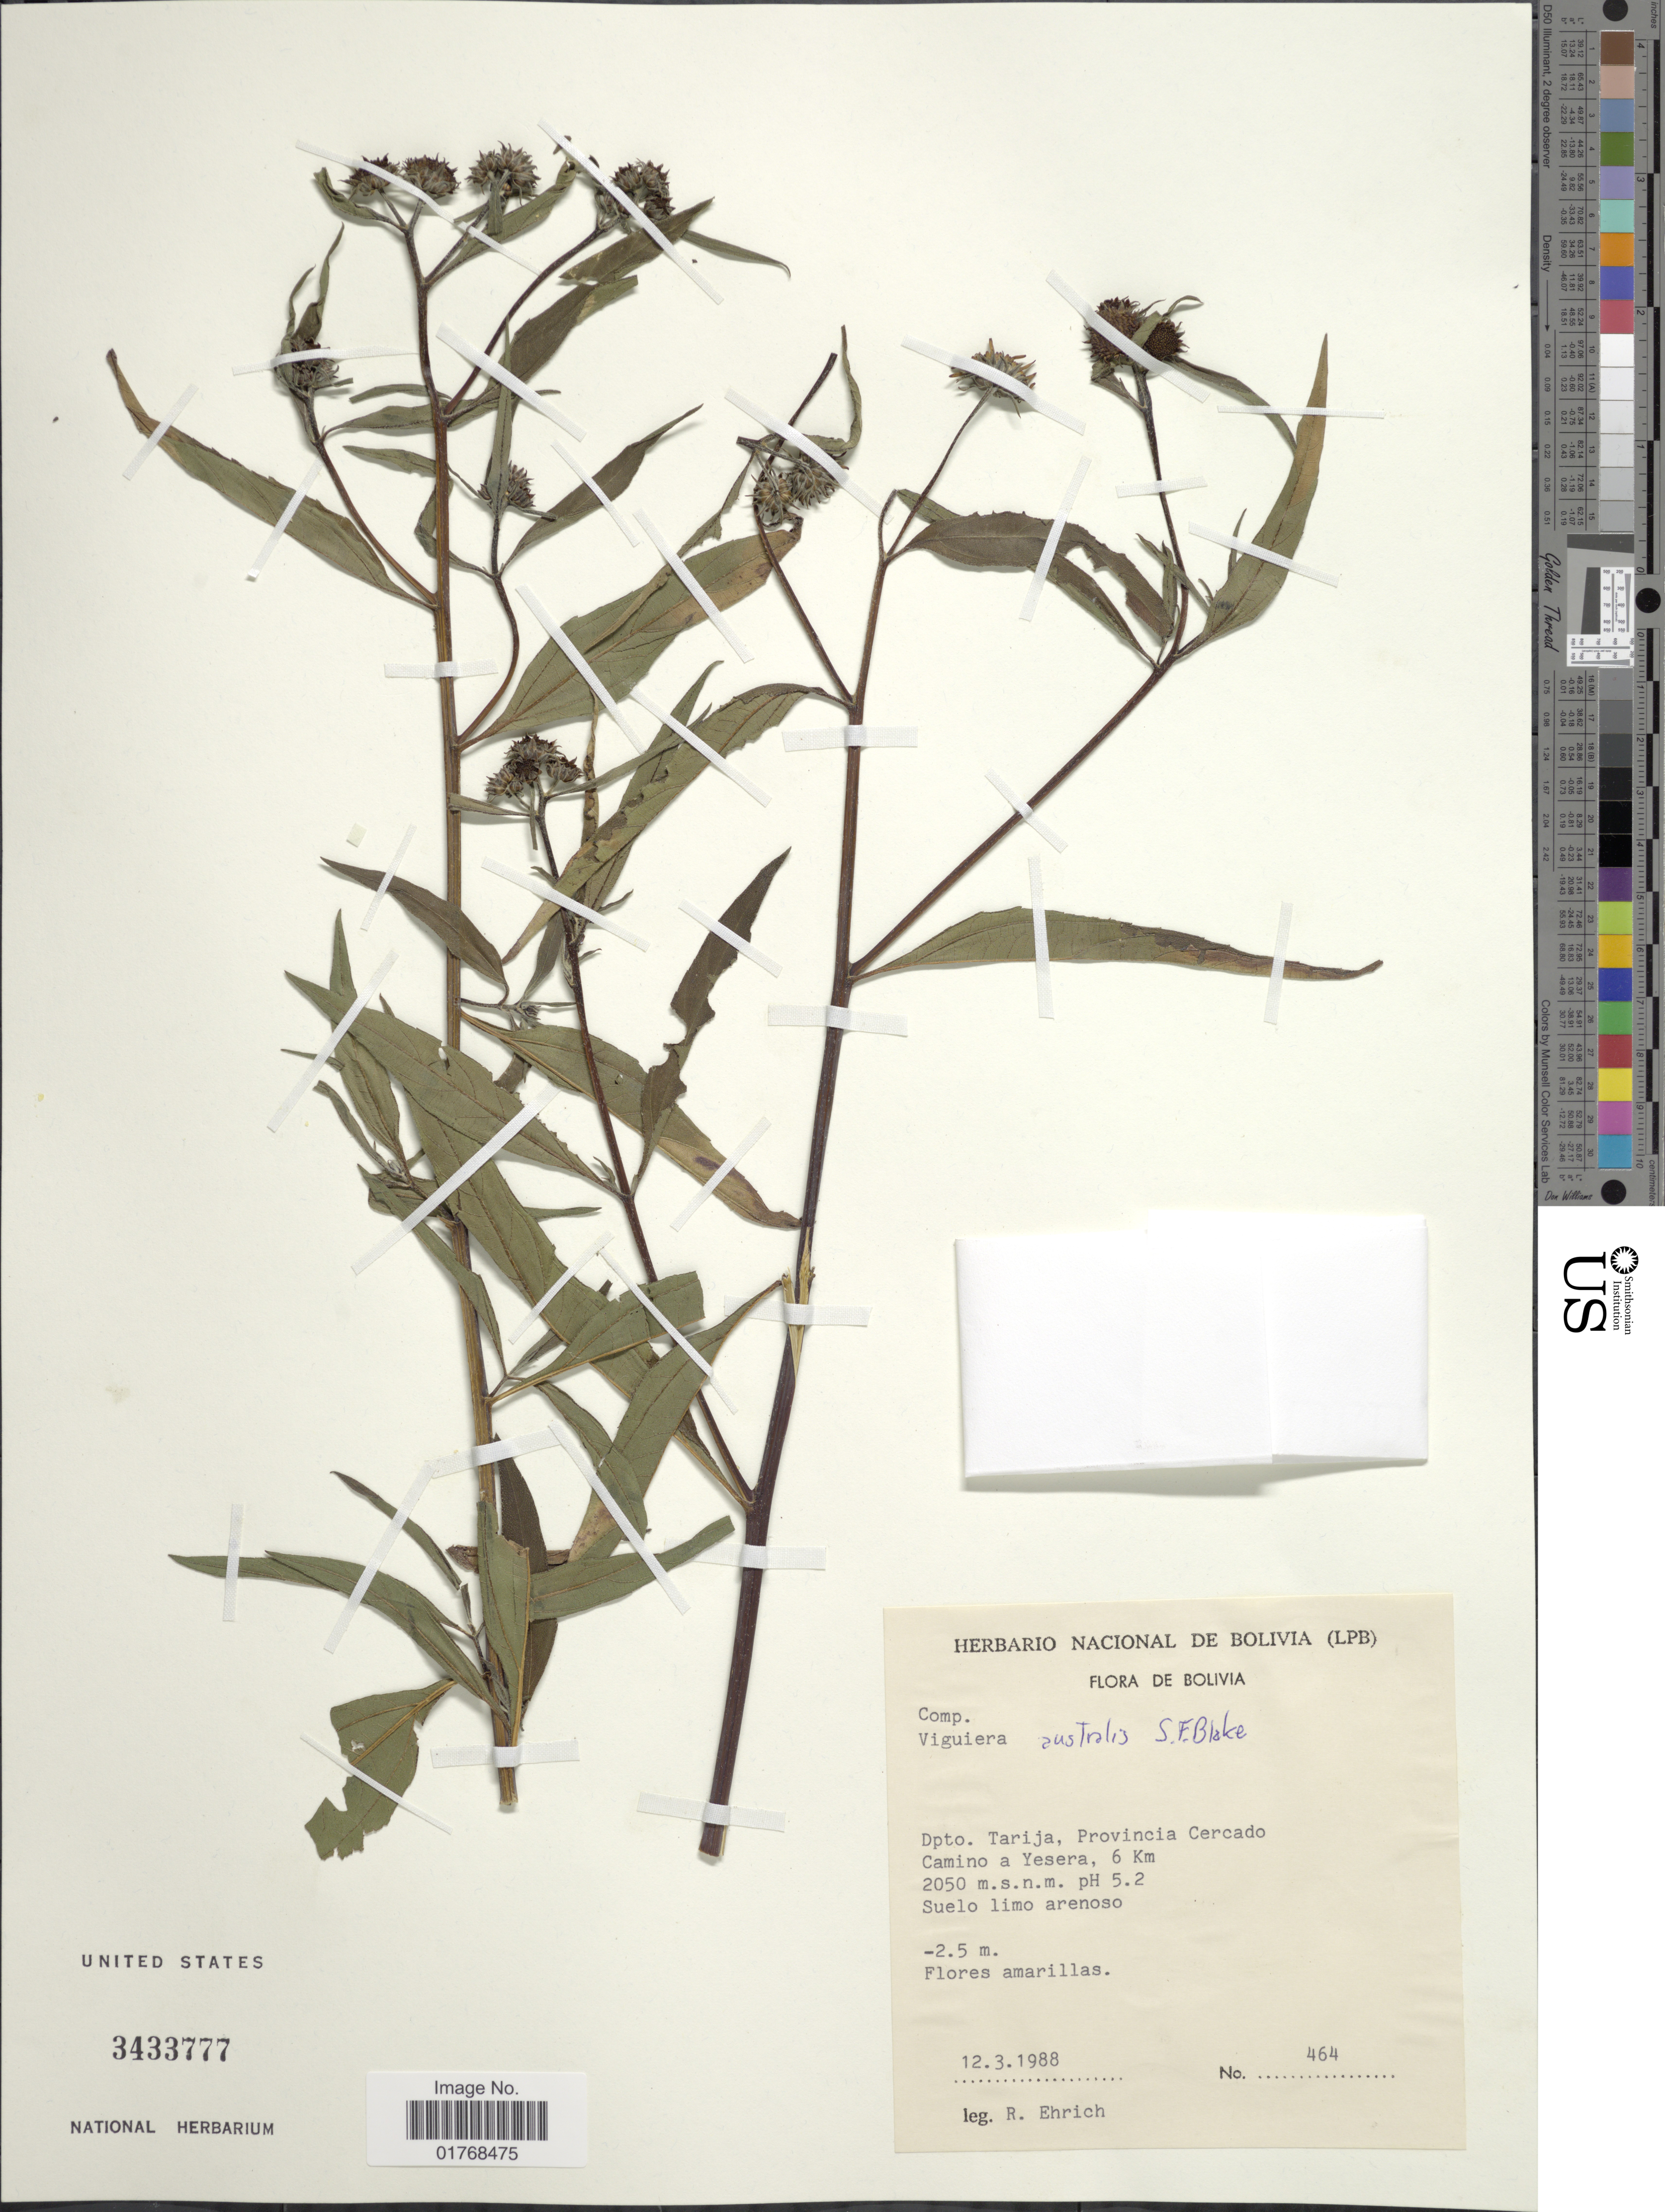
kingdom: Plantae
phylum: Tracheophyta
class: Magnoliopsida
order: Asterales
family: Asteraceae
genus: Viguiera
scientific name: Viguiera australis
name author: Blake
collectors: R. Ehrich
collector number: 464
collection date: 1988-03-12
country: Bolivia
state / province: Tarija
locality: Bolivia. Dpto. Tarija, Provincia Cercado. Camino a Yesera, 6 Km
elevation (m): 2050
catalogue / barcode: US 3433777